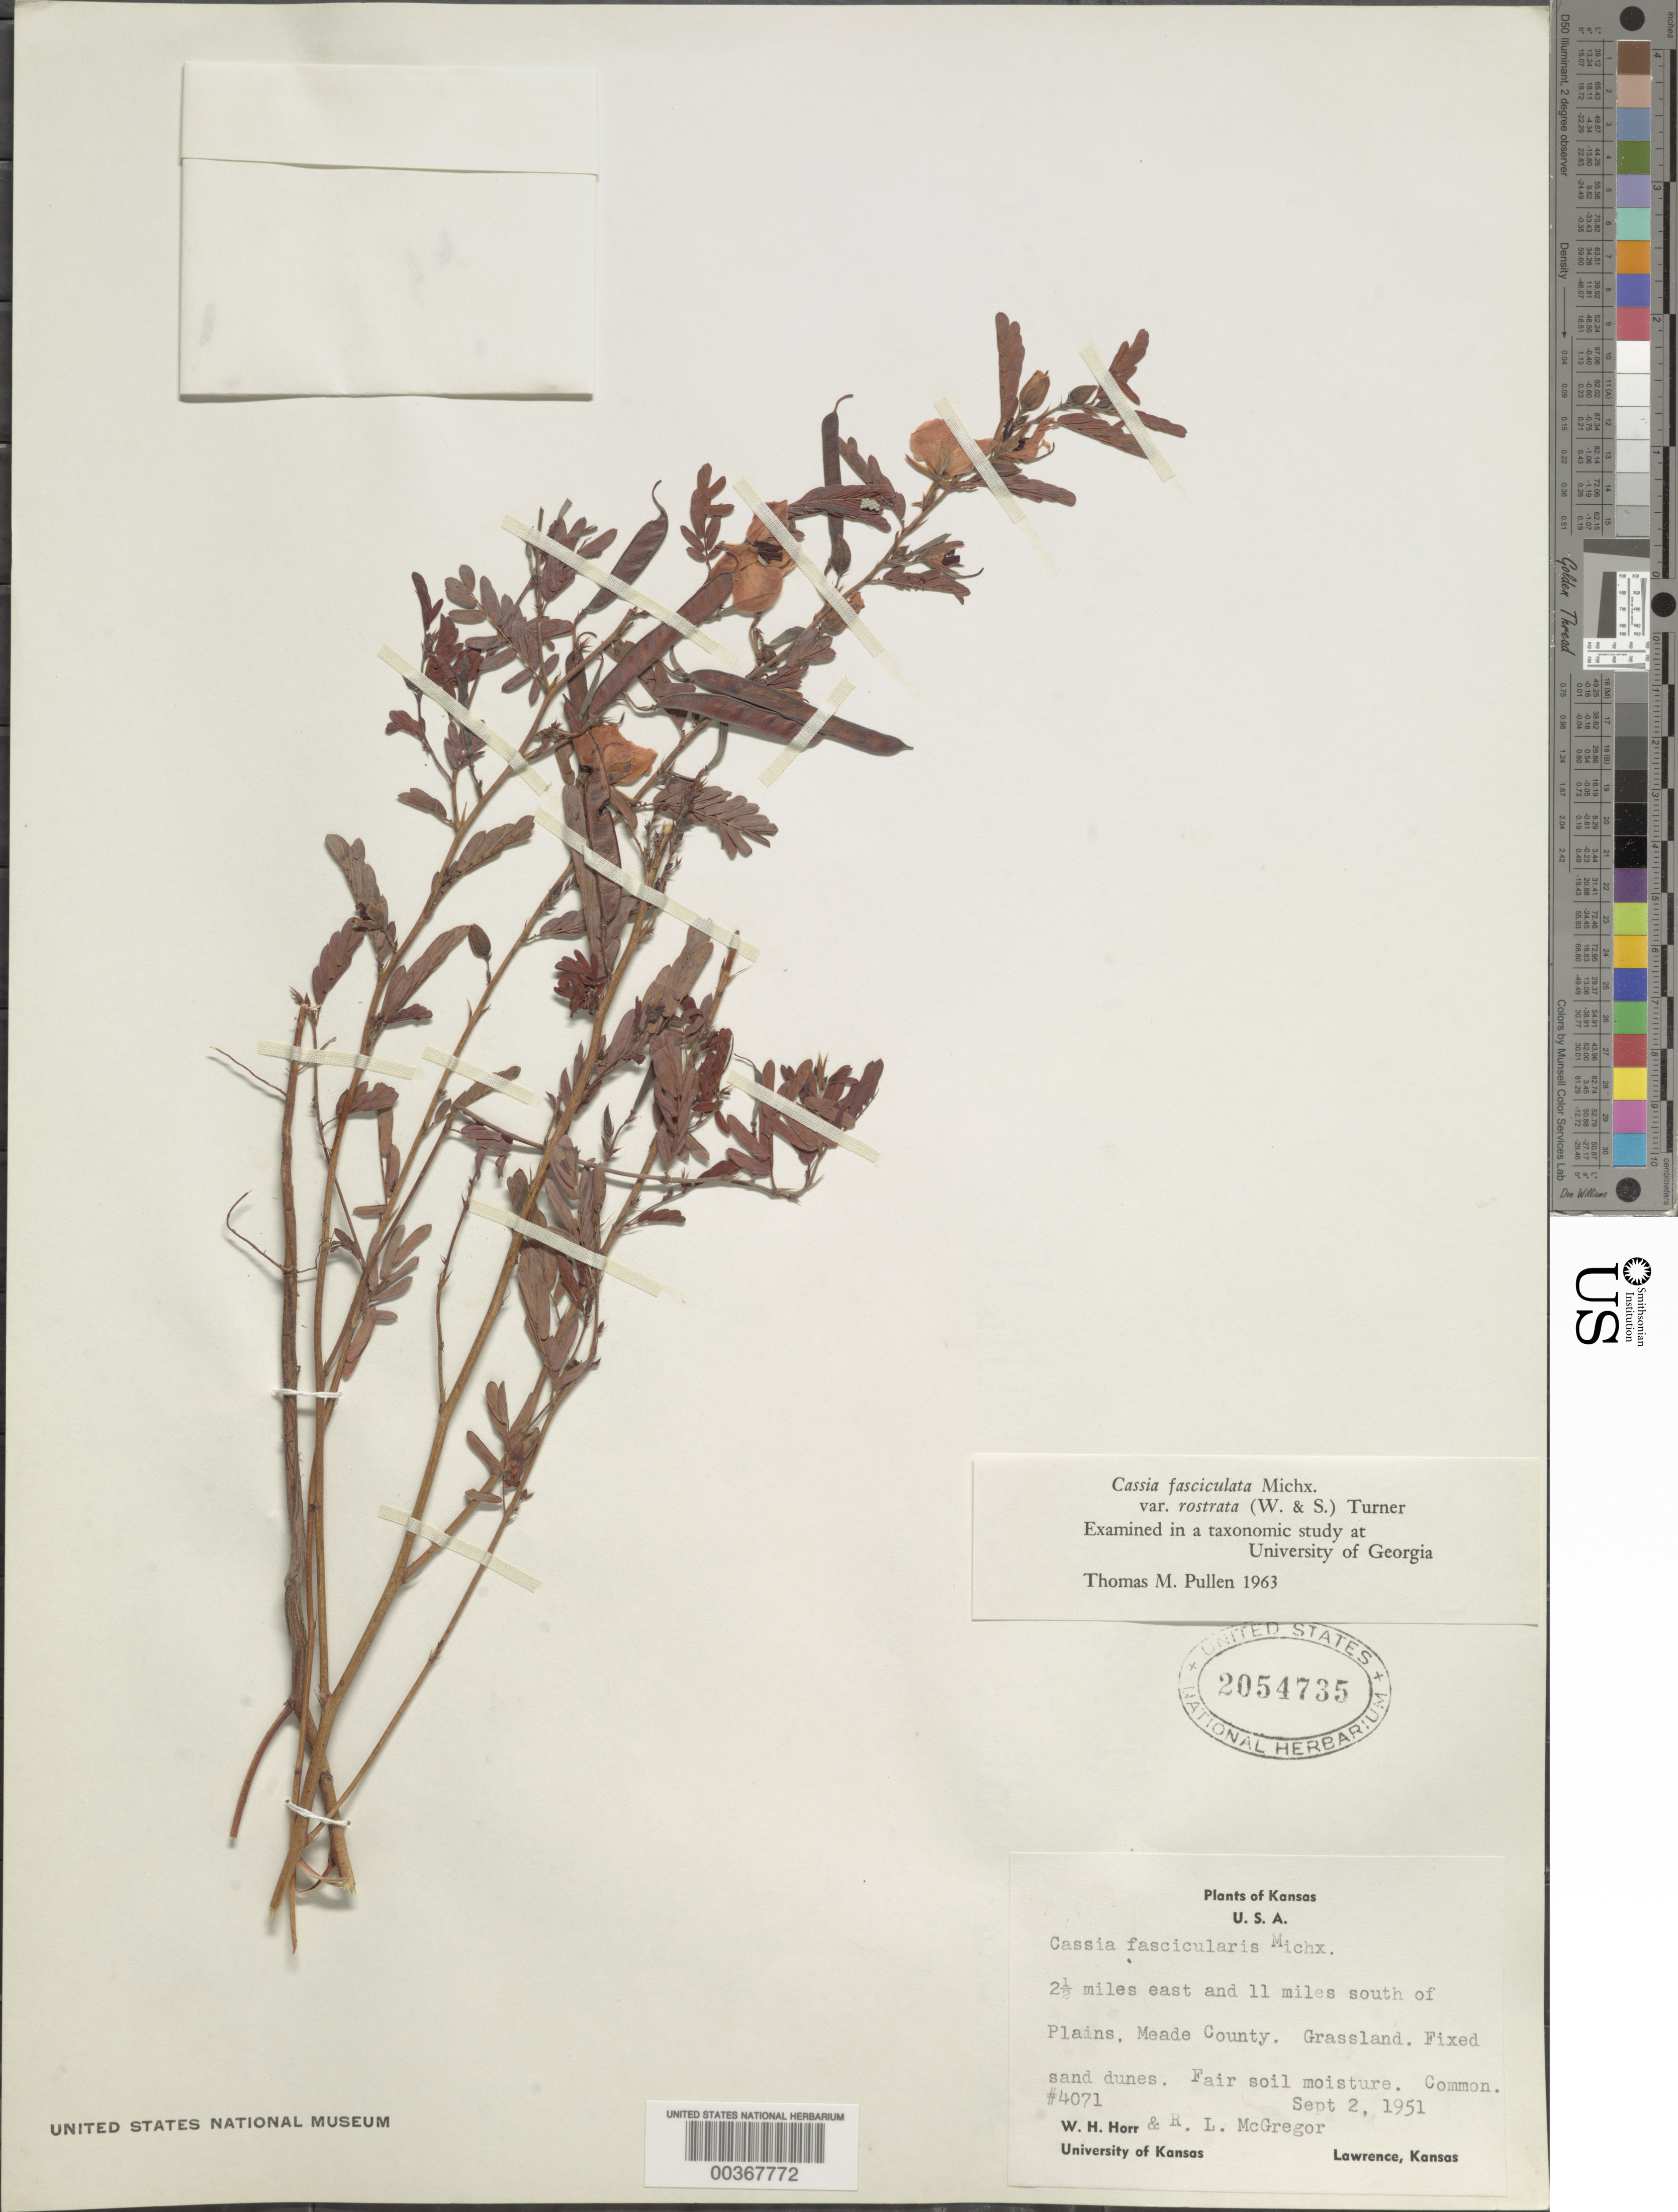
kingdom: Plantae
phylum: Tracheophyta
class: Magnoliopsida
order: Fabales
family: Fabaceae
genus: Cassia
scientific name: Cassia fasciculata var. rostrata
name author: (Wooton & Standl.) B.L. Turner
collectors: W. H. Horr & R. L. McGregor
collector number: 4071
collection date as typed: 02 Sep 1951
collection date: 1951-09-02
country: United States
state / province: Kansas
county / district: Meade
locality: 2.5 mi e and 11 mi s of plains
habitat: Grassland; fixed sand dunes; fair soil moisture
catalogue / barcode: US 2054735